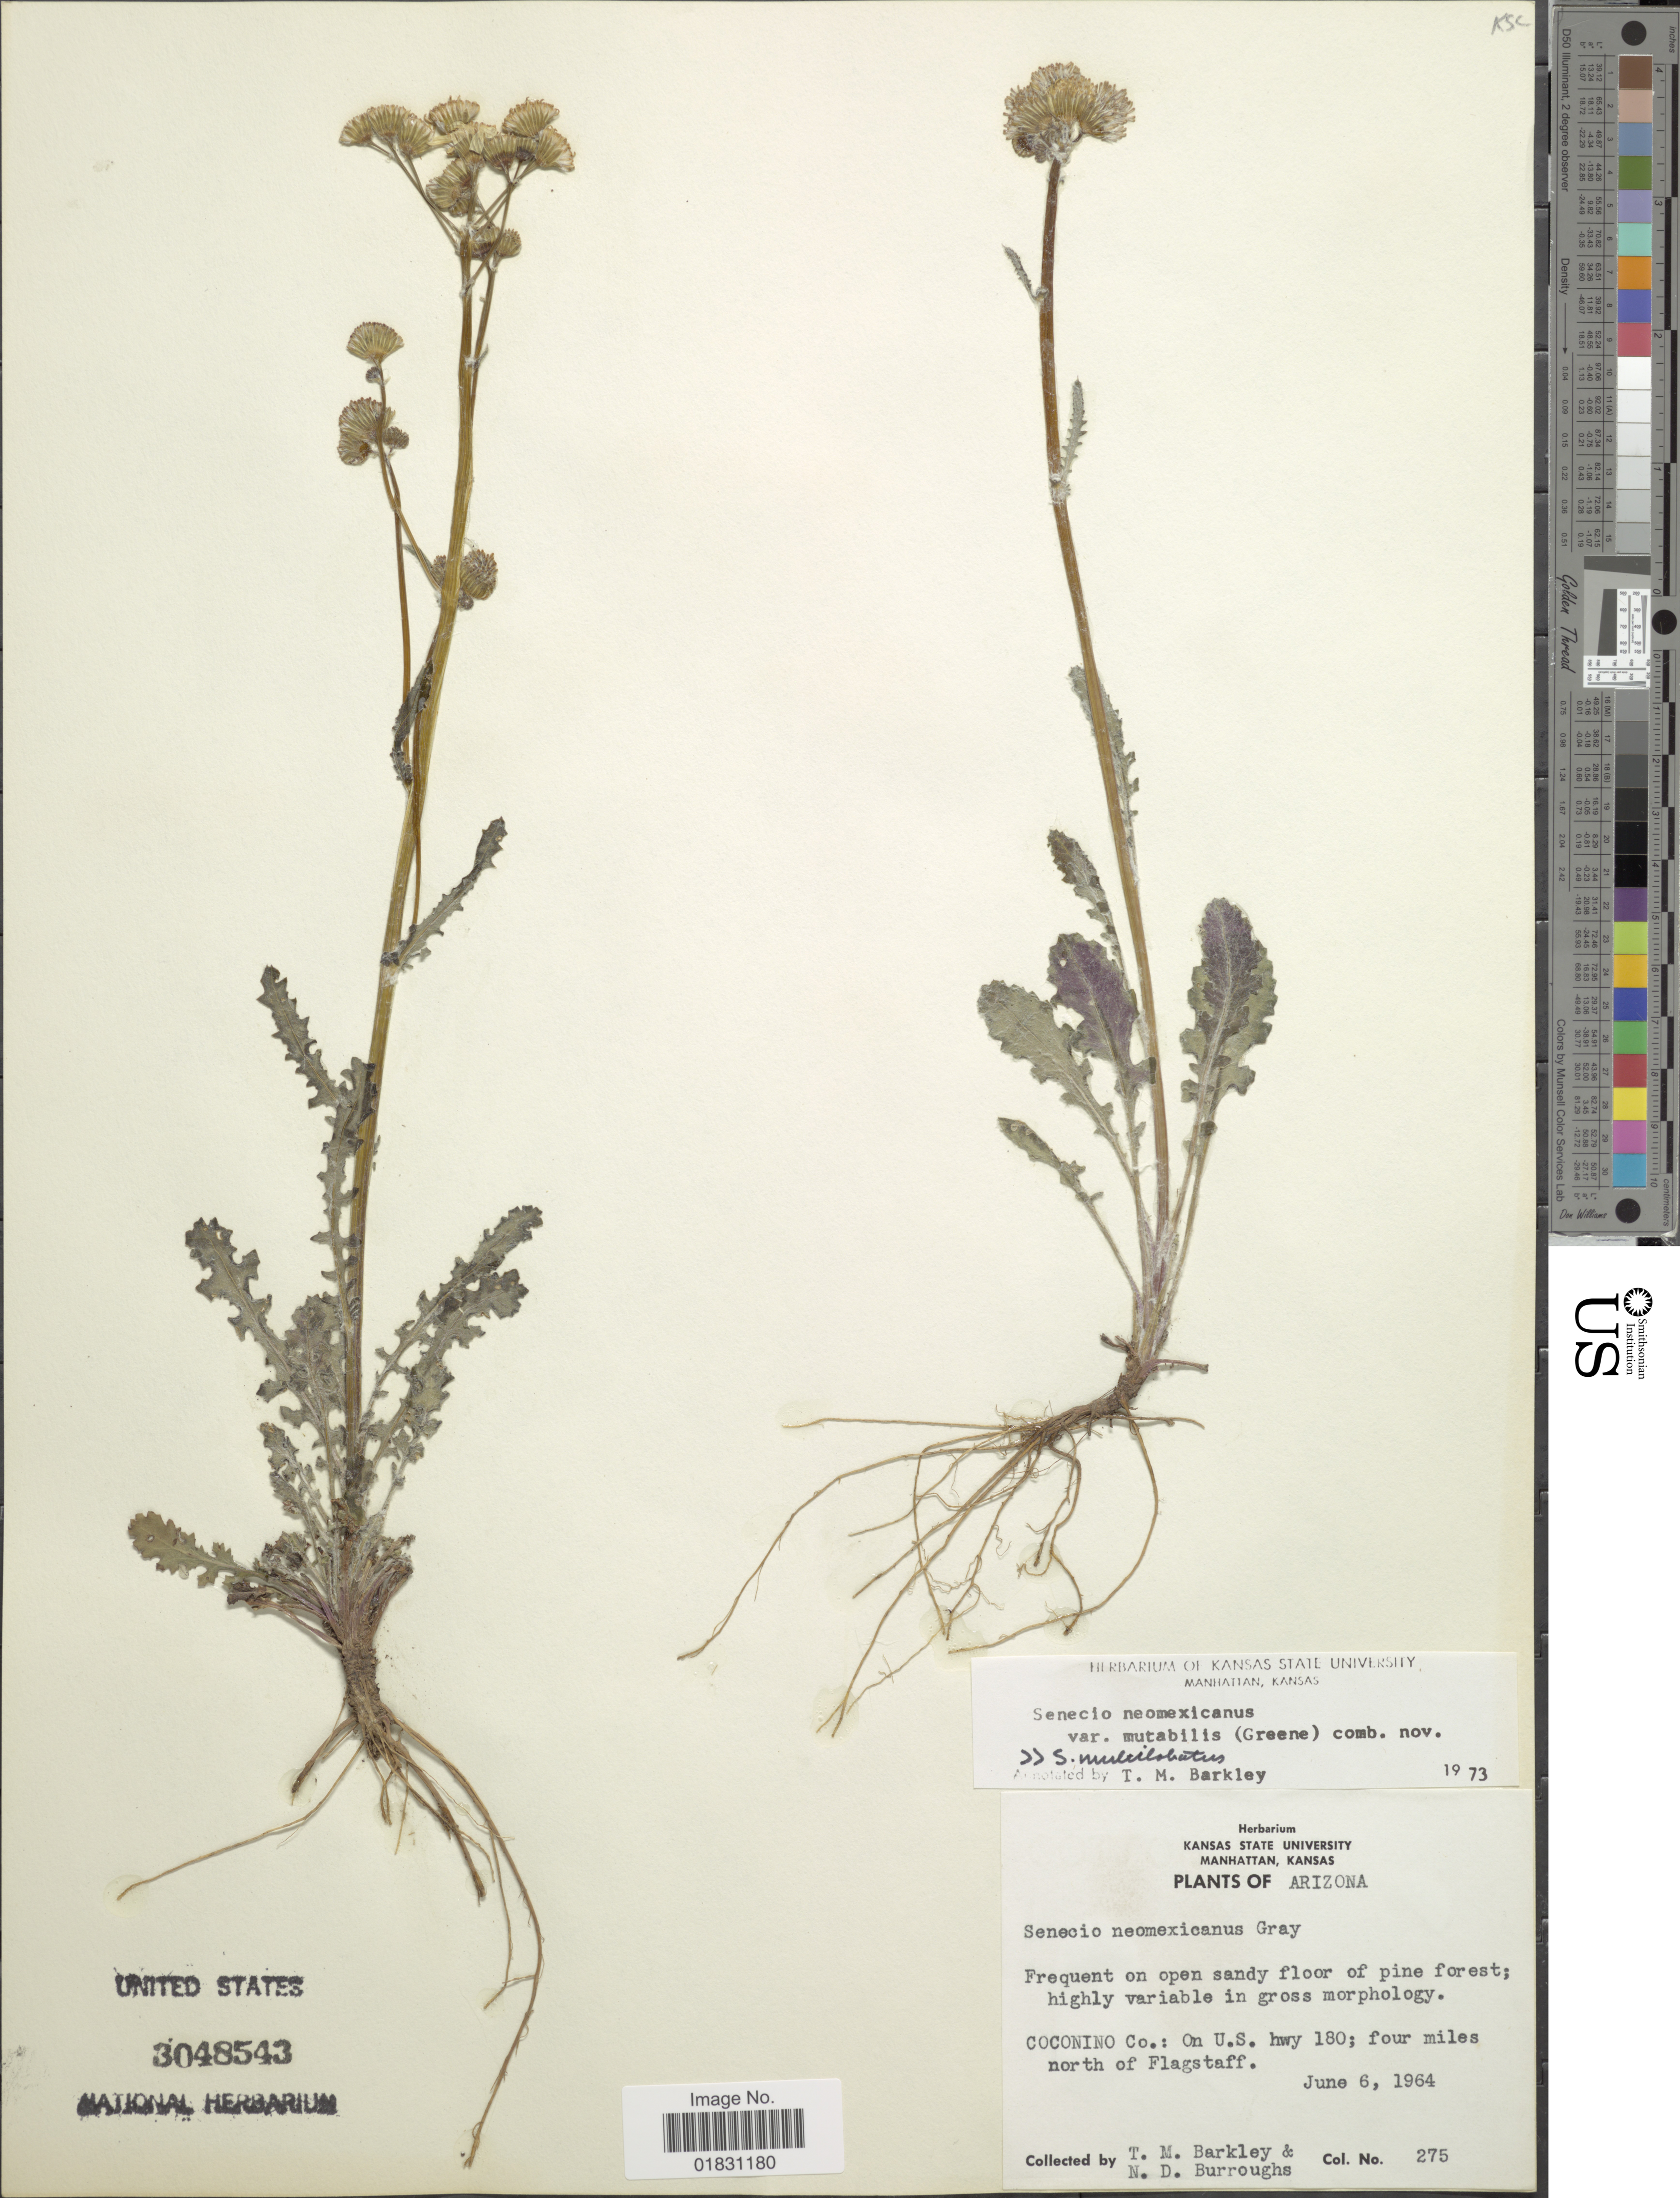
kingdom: Plantae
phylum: Tracheophyta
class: Magnoliopsida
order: Asterales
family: Asteraceae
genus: Packera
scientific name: Packera neomexicana var. metcalfei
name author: (Greene ex Wooton & Standl.) Trock & T.M. Barkley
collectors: T. M. Barkley & N. Burroughs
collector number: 275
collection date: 1964-06-06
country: United States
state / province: Arizona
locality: Coconino Co.: On U.S. hwy 180, four miles north of Flagstaff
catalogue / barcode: US 3048543